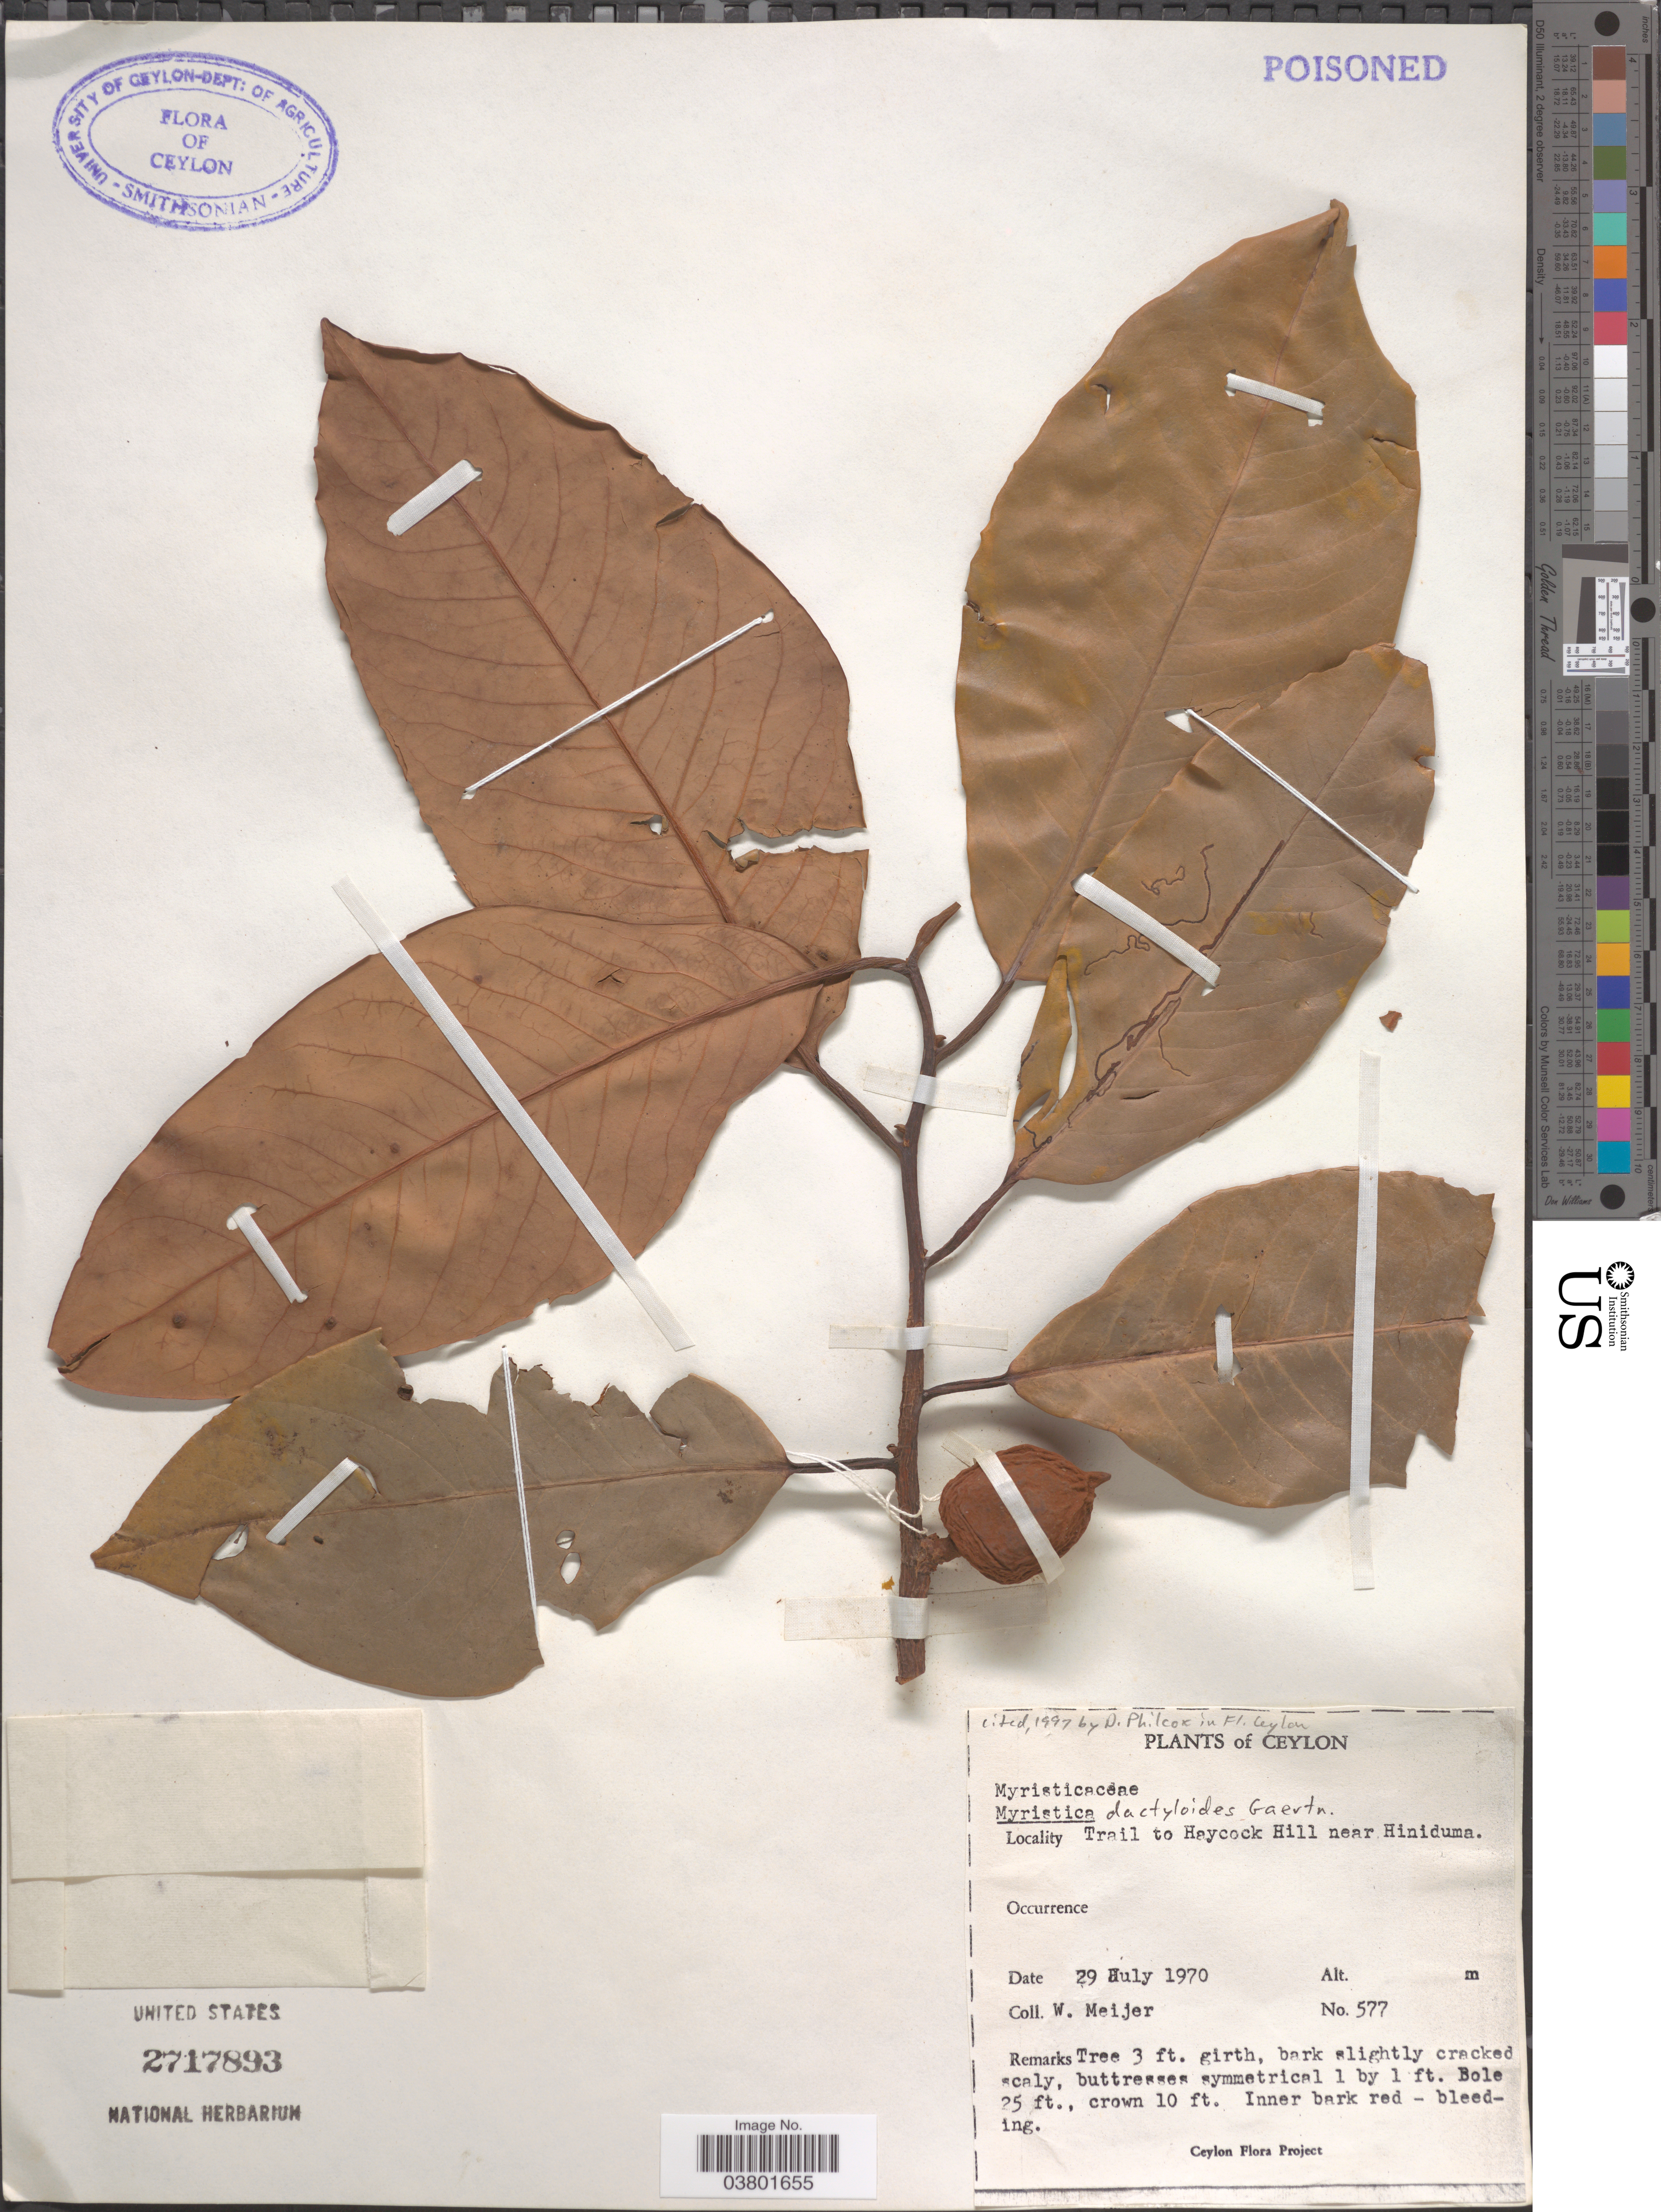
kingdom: Plantae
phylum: Tracheophyta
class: Magnoliopsida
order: Magnoliales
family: Myristicaceae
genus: Myristica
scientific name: Myristica dactyloides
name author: Wall.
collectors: W. Meijer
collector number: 577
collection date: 1970-07-29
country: Sri Lanka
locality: Ceylon. Trail to Haycock Hill near Hiniduma.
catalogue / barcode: US 2717893